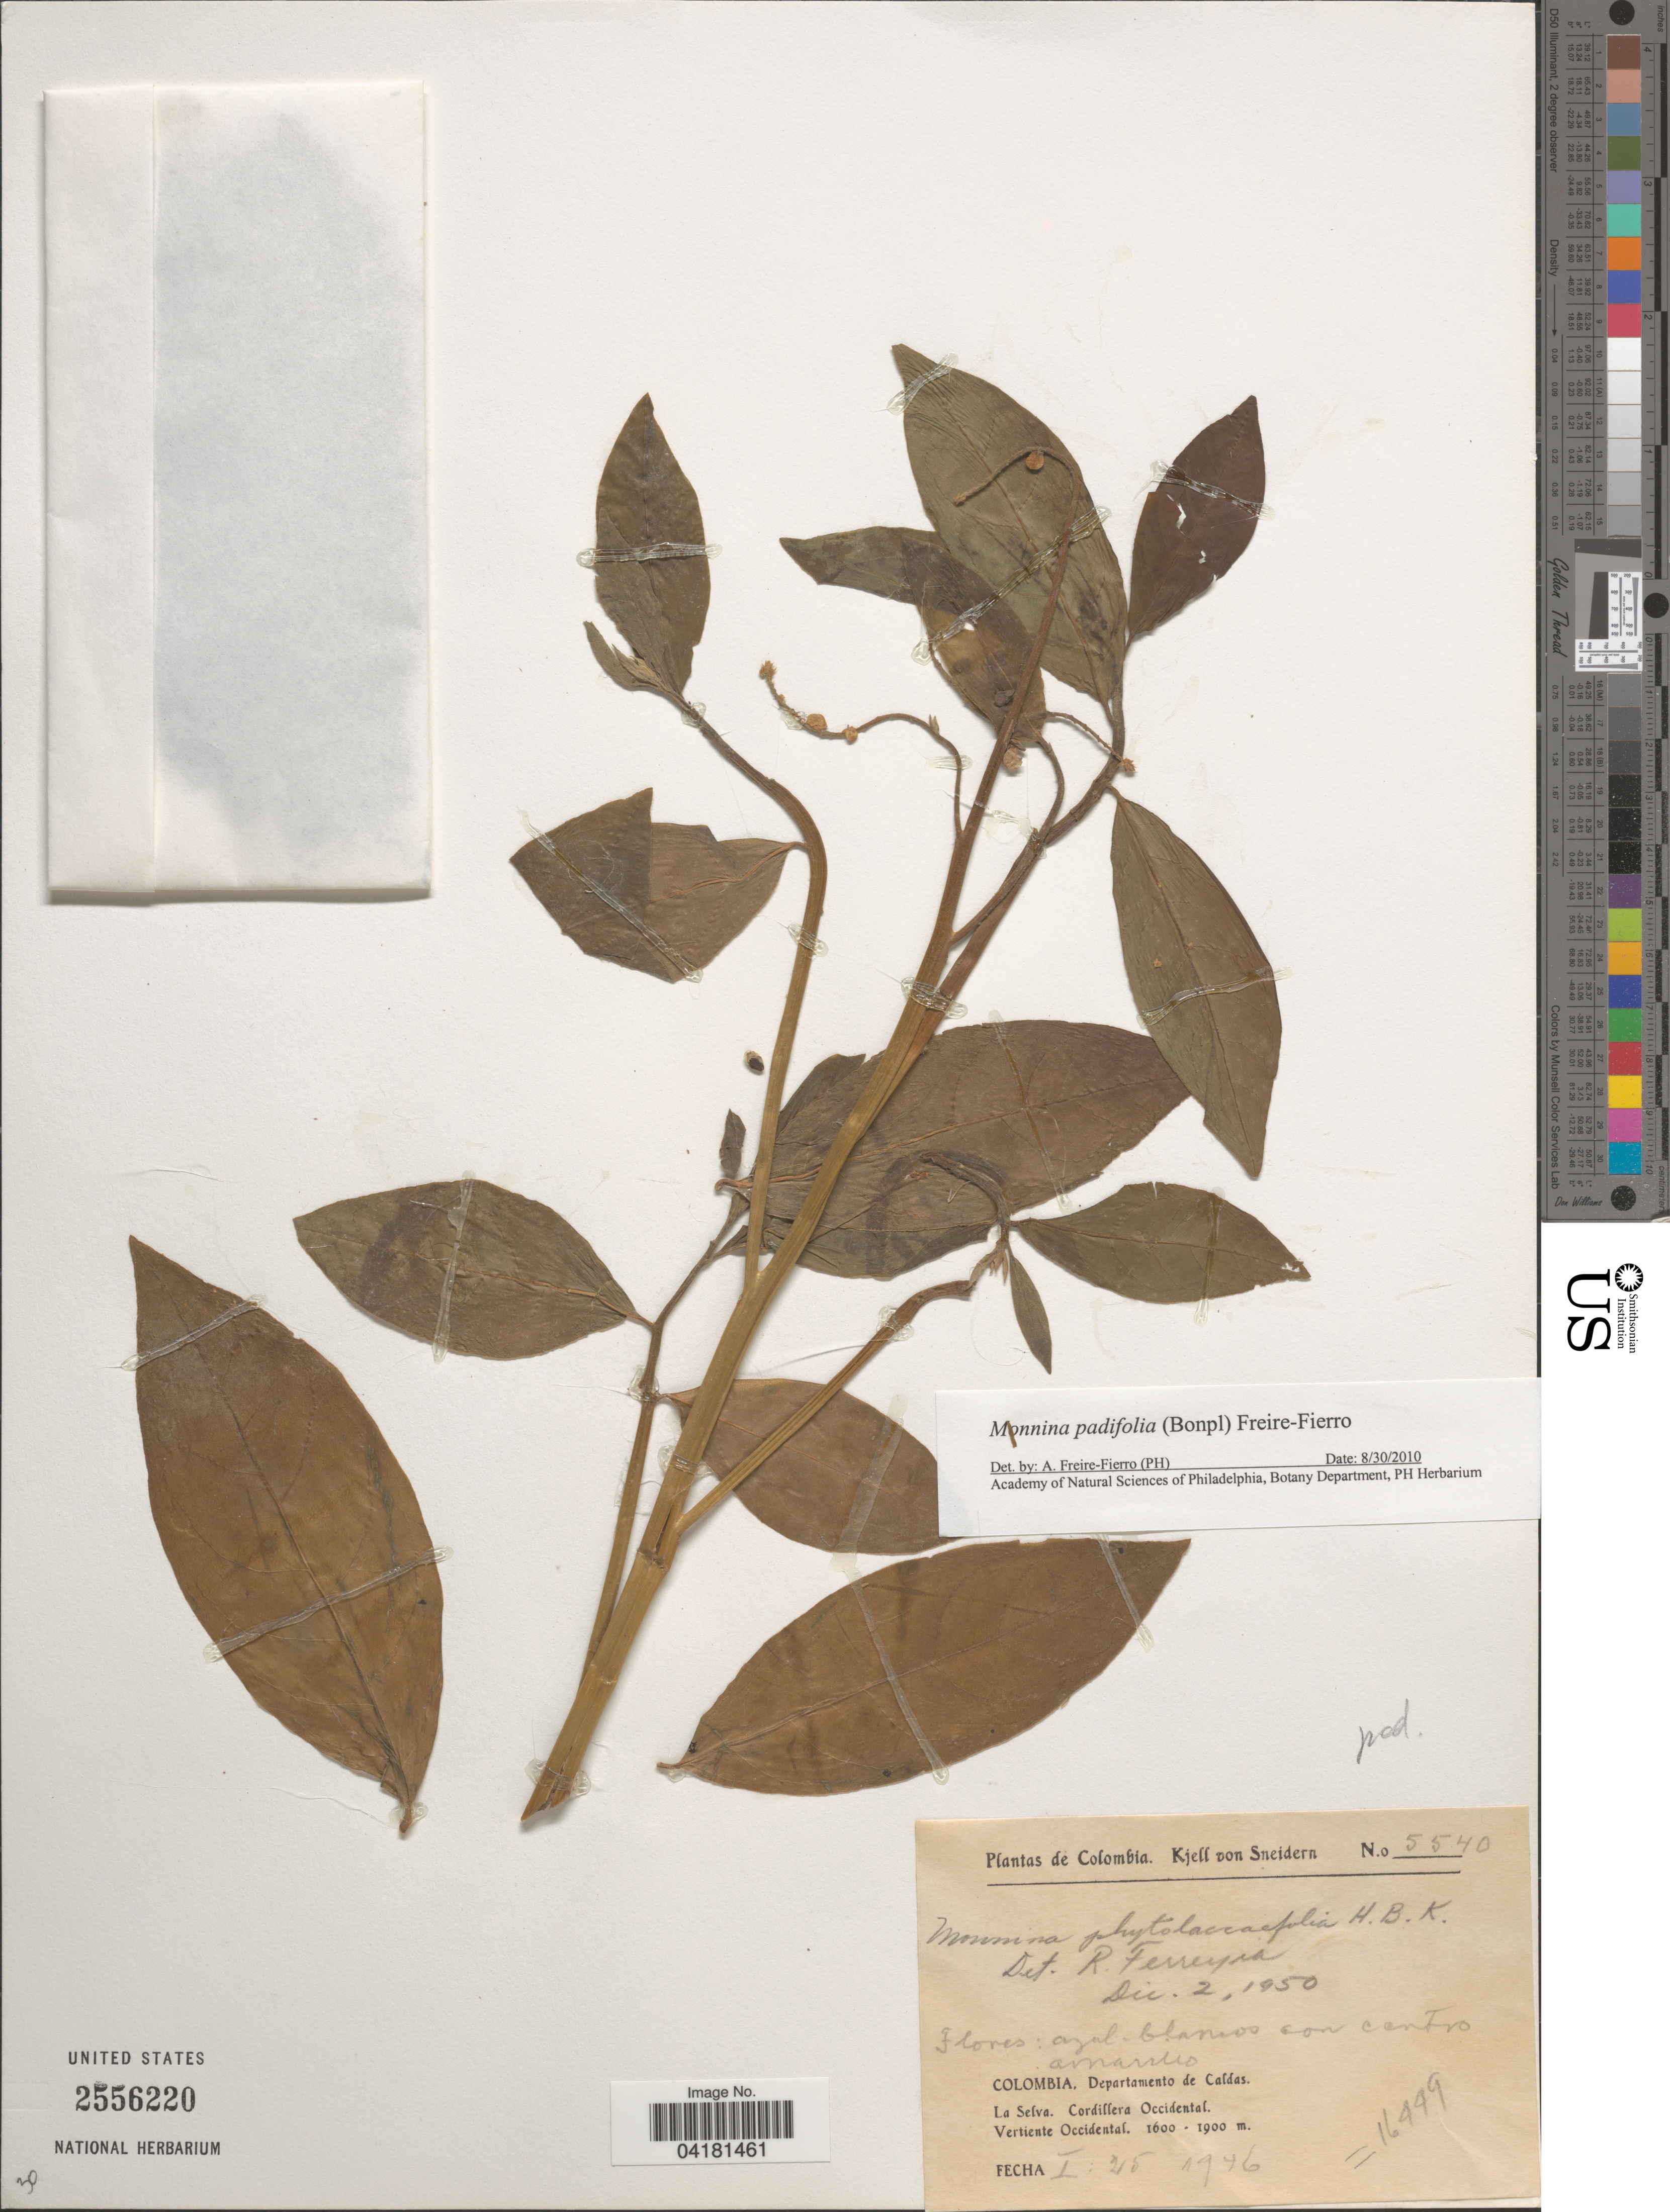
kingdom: Plantae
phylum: Tracheophyta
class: Magnoliopsida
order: Fabales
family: Polygalaceae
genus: Monnina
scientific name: Monnina padifolia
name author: (Bonpl.) Freire-Fierro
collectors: K. von Sneidern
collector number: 5540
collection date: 1946-01-25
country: Colombia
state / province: Caldas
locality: Departamento de Caldas. La Selva. Cordillera Occidental. Vertiente Occidental.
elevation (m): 1600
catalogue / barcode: US 2556220